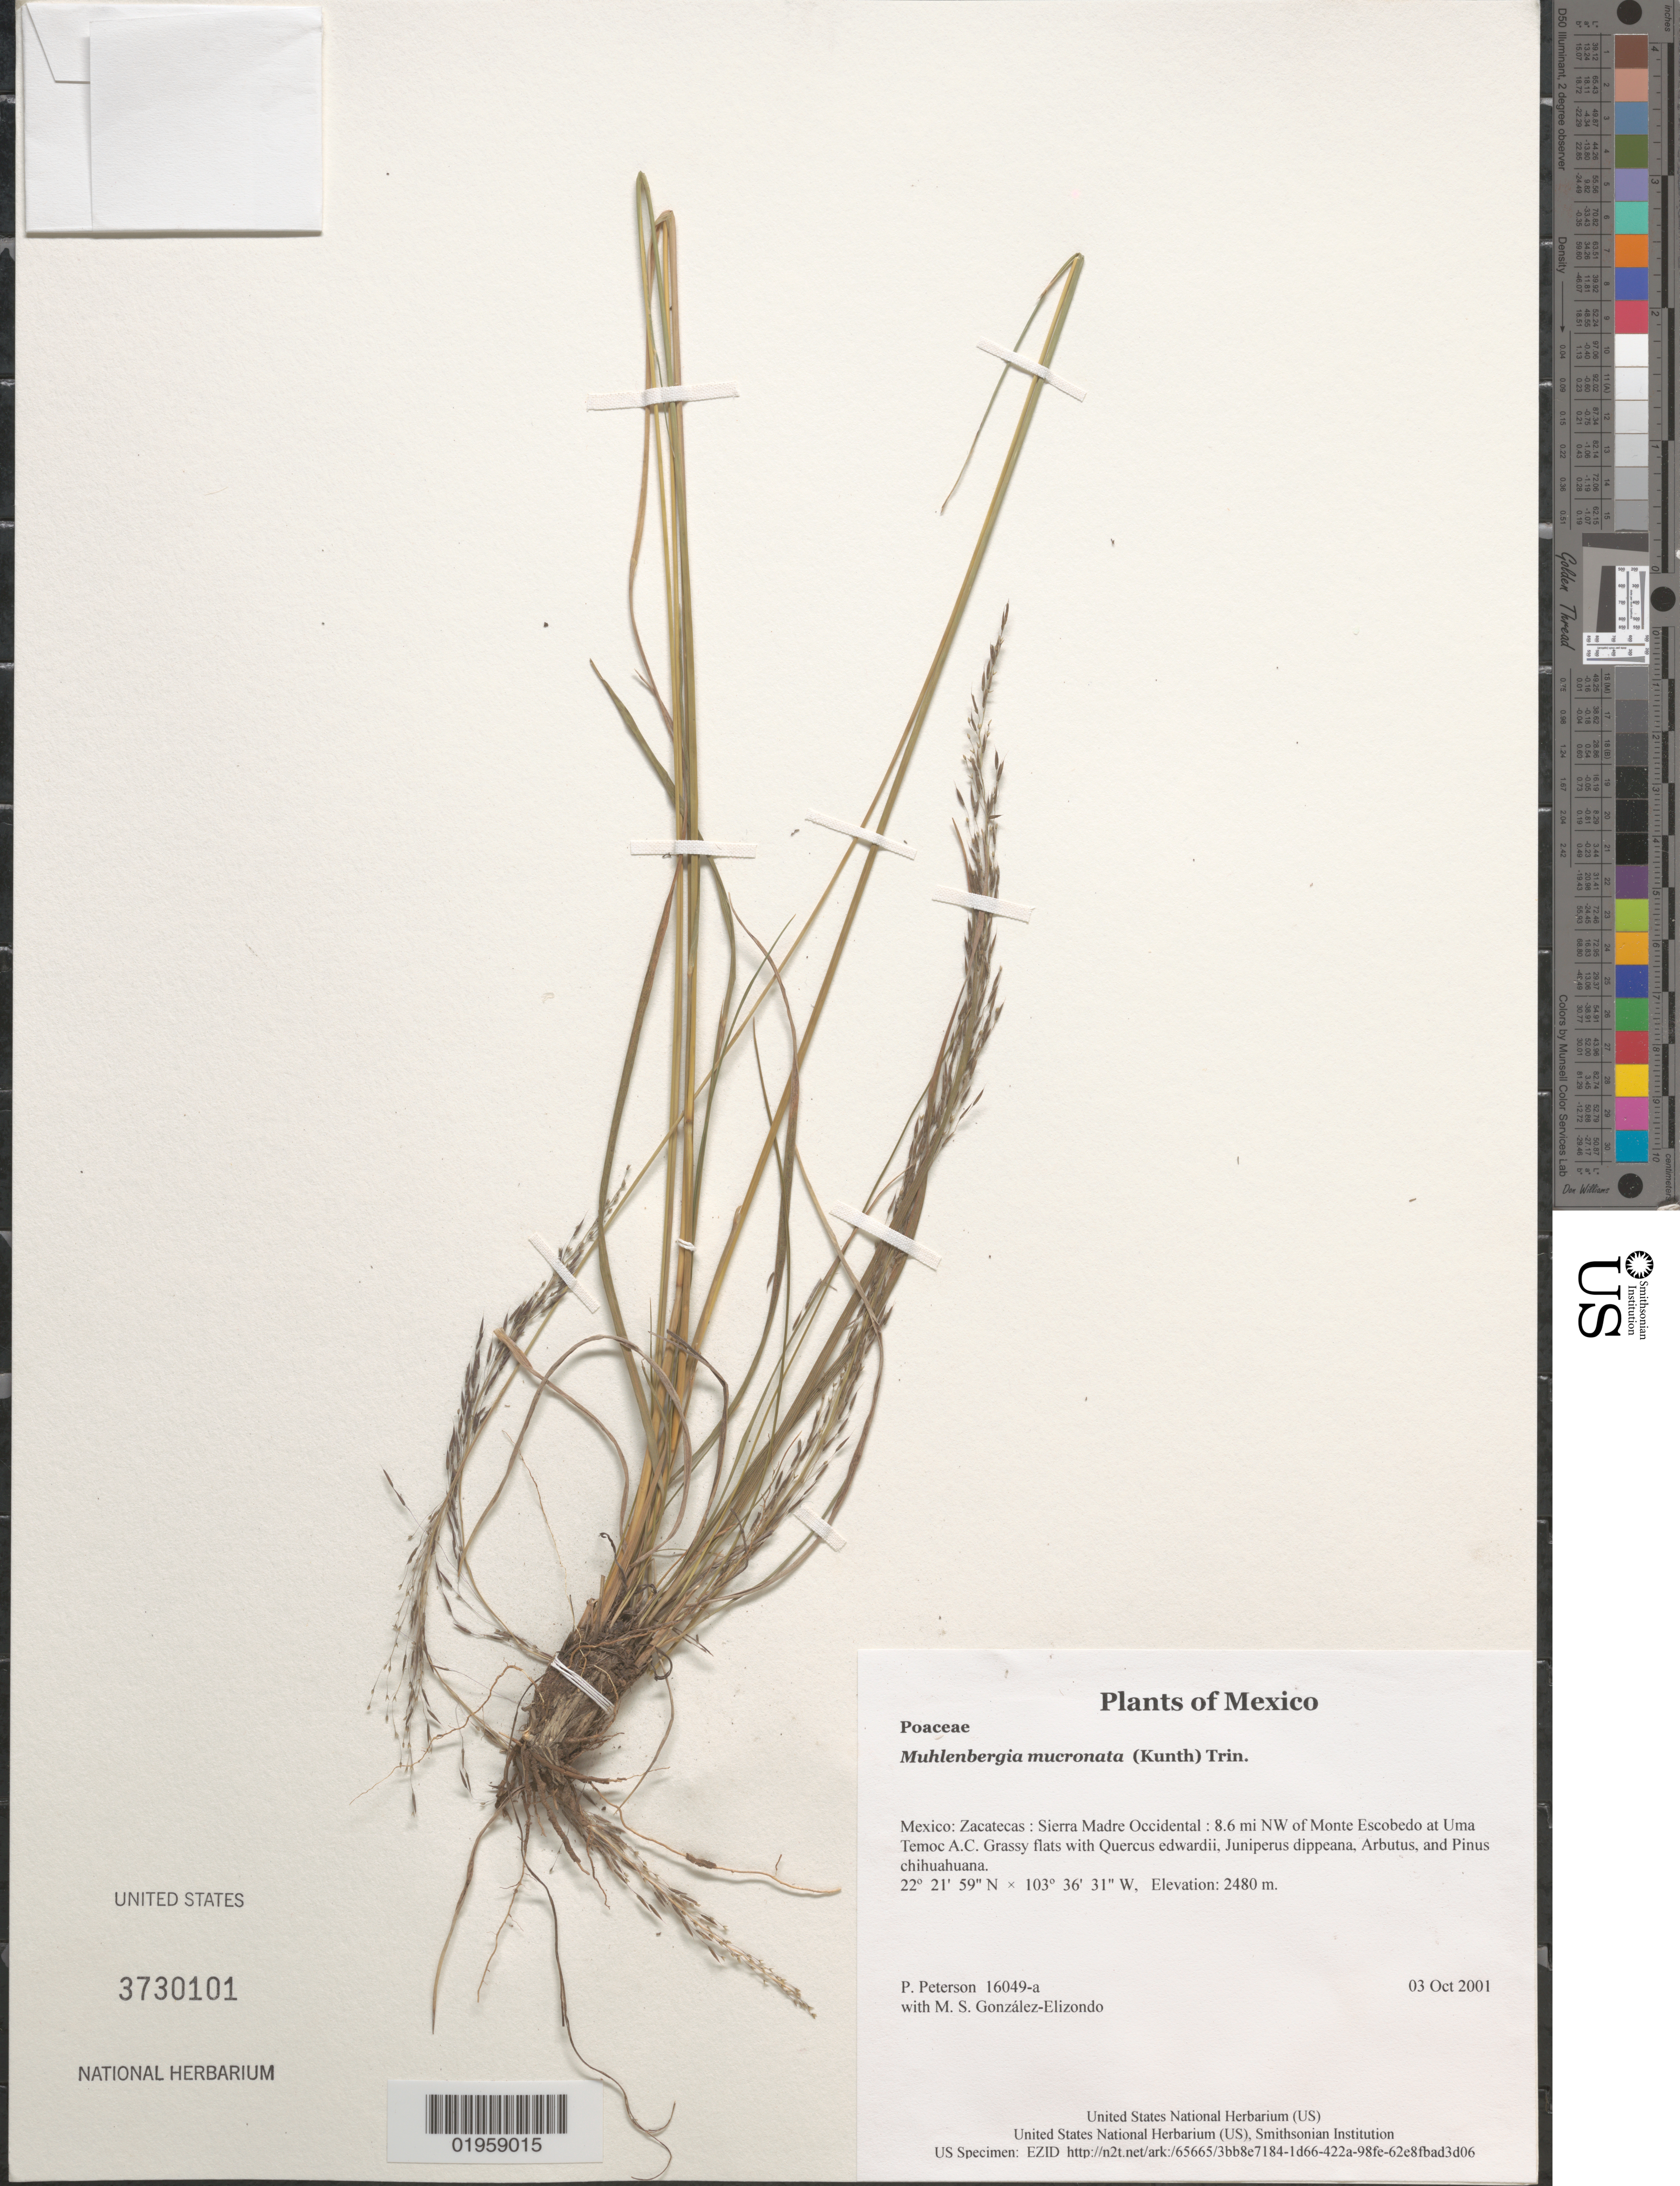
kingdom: Plantae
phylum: Tracheophyta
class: Liliopsida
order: Poales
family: Poaceae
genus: Muhlenbergia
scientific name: Muhlenbergia mucronata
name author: (Kunth) Trin.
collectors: P. M. Peterson & M. S. González-Elizondo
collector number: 16049-a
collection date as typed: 03 Oct 2001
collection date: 2001-10-03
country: Mexico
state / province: Zacatecas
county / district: Sierra Madre Occidental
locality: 8.6 mi NW of Monte Escobedo at Uma Temoc A.C. Grassy flats with Quercus edwardii, Juniperus dippeana, Arbutus, and Pinus chihuahuana.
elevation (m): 2480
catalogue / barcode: US 3730101